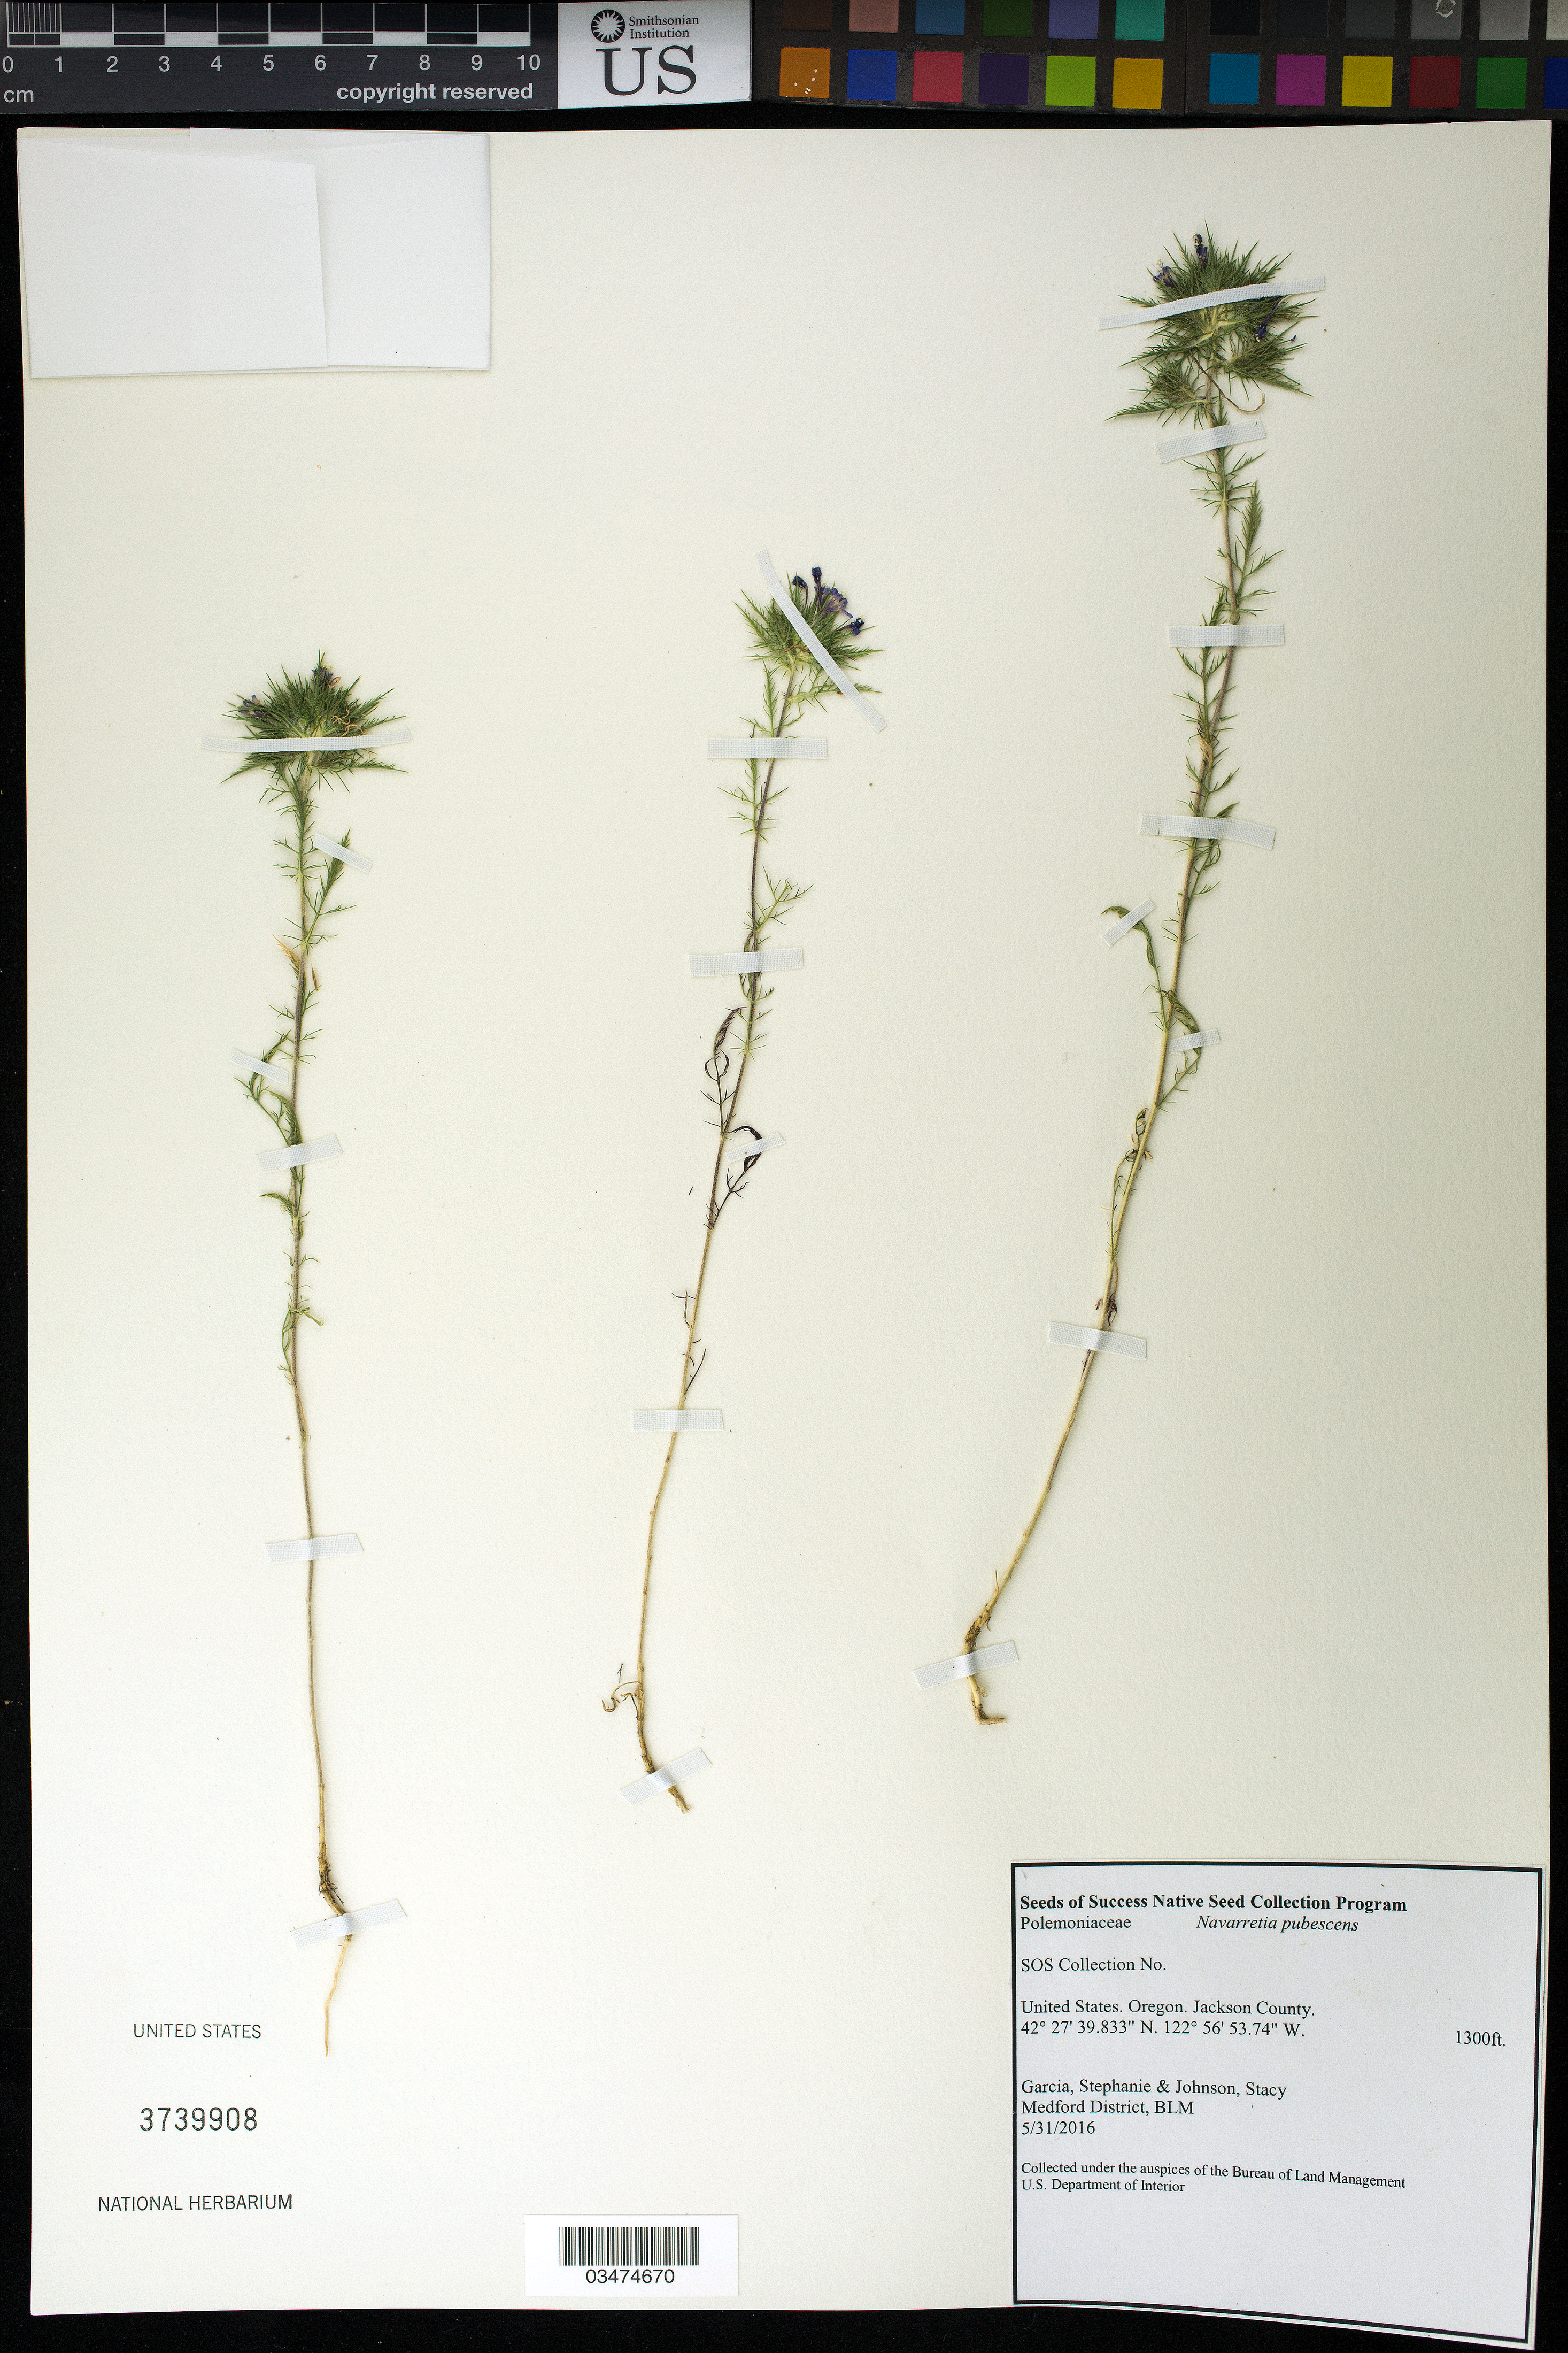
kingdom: Plantae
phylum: Tracheophyta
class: Magnoliopsida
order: Ericales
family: Polemoniaceae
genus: Navarretia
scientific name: Navarretia pubescens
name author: (Benth.) Hook. & Arn.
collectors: S. Garcia & S. Johnson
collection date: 2016-05-31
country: United States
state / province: Oregon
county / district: Jackson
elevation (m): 396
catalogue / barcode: US 3739908